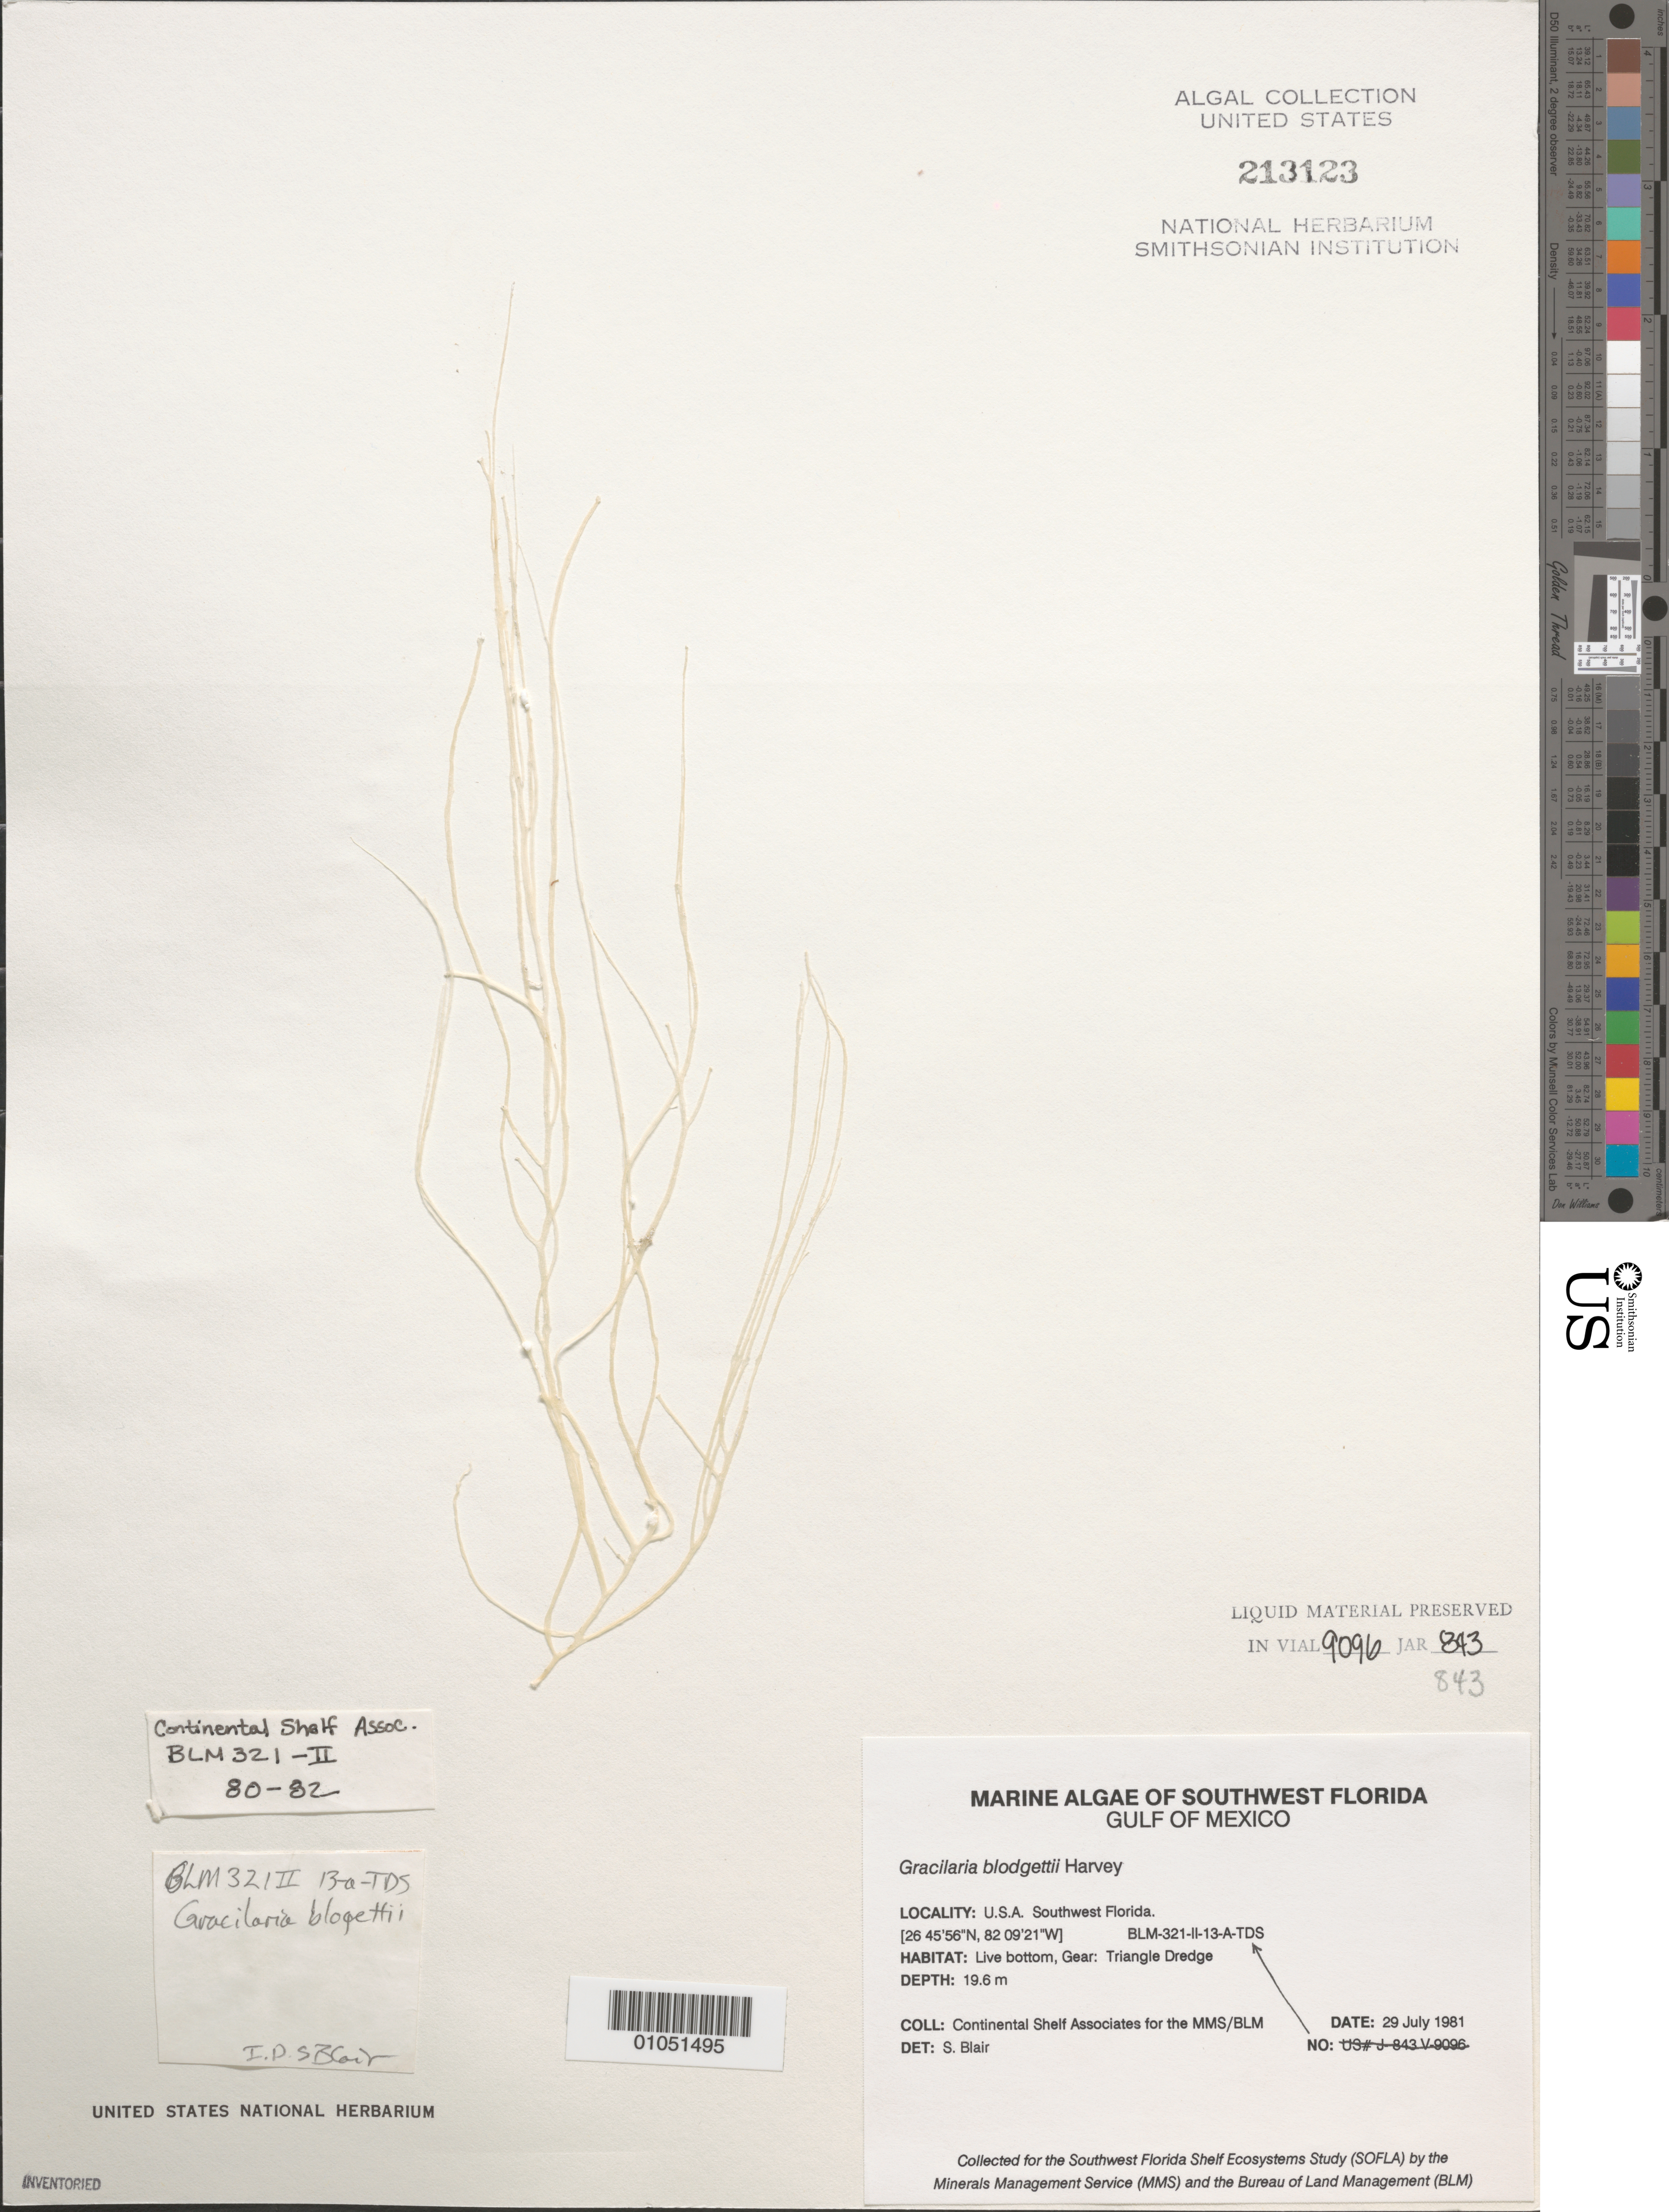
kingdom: Plantae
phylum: Rhodophyta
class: Florideophyceae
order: Gracilariales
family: Gracilariaceae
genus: Gracilaria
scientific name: Gracilaria blodgettii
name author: Harv.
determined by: Blair, S. M.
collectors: Continental Shelf Associates for the MMS/BLM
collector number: BLM-321-II-13-A-TDS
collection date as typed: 29 Jul 1981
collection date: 1981-07-29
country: United States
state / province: Florida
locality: Gulf of Mexico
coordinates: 25 45'56"N, 82 09'21"W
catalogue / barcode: US 213123